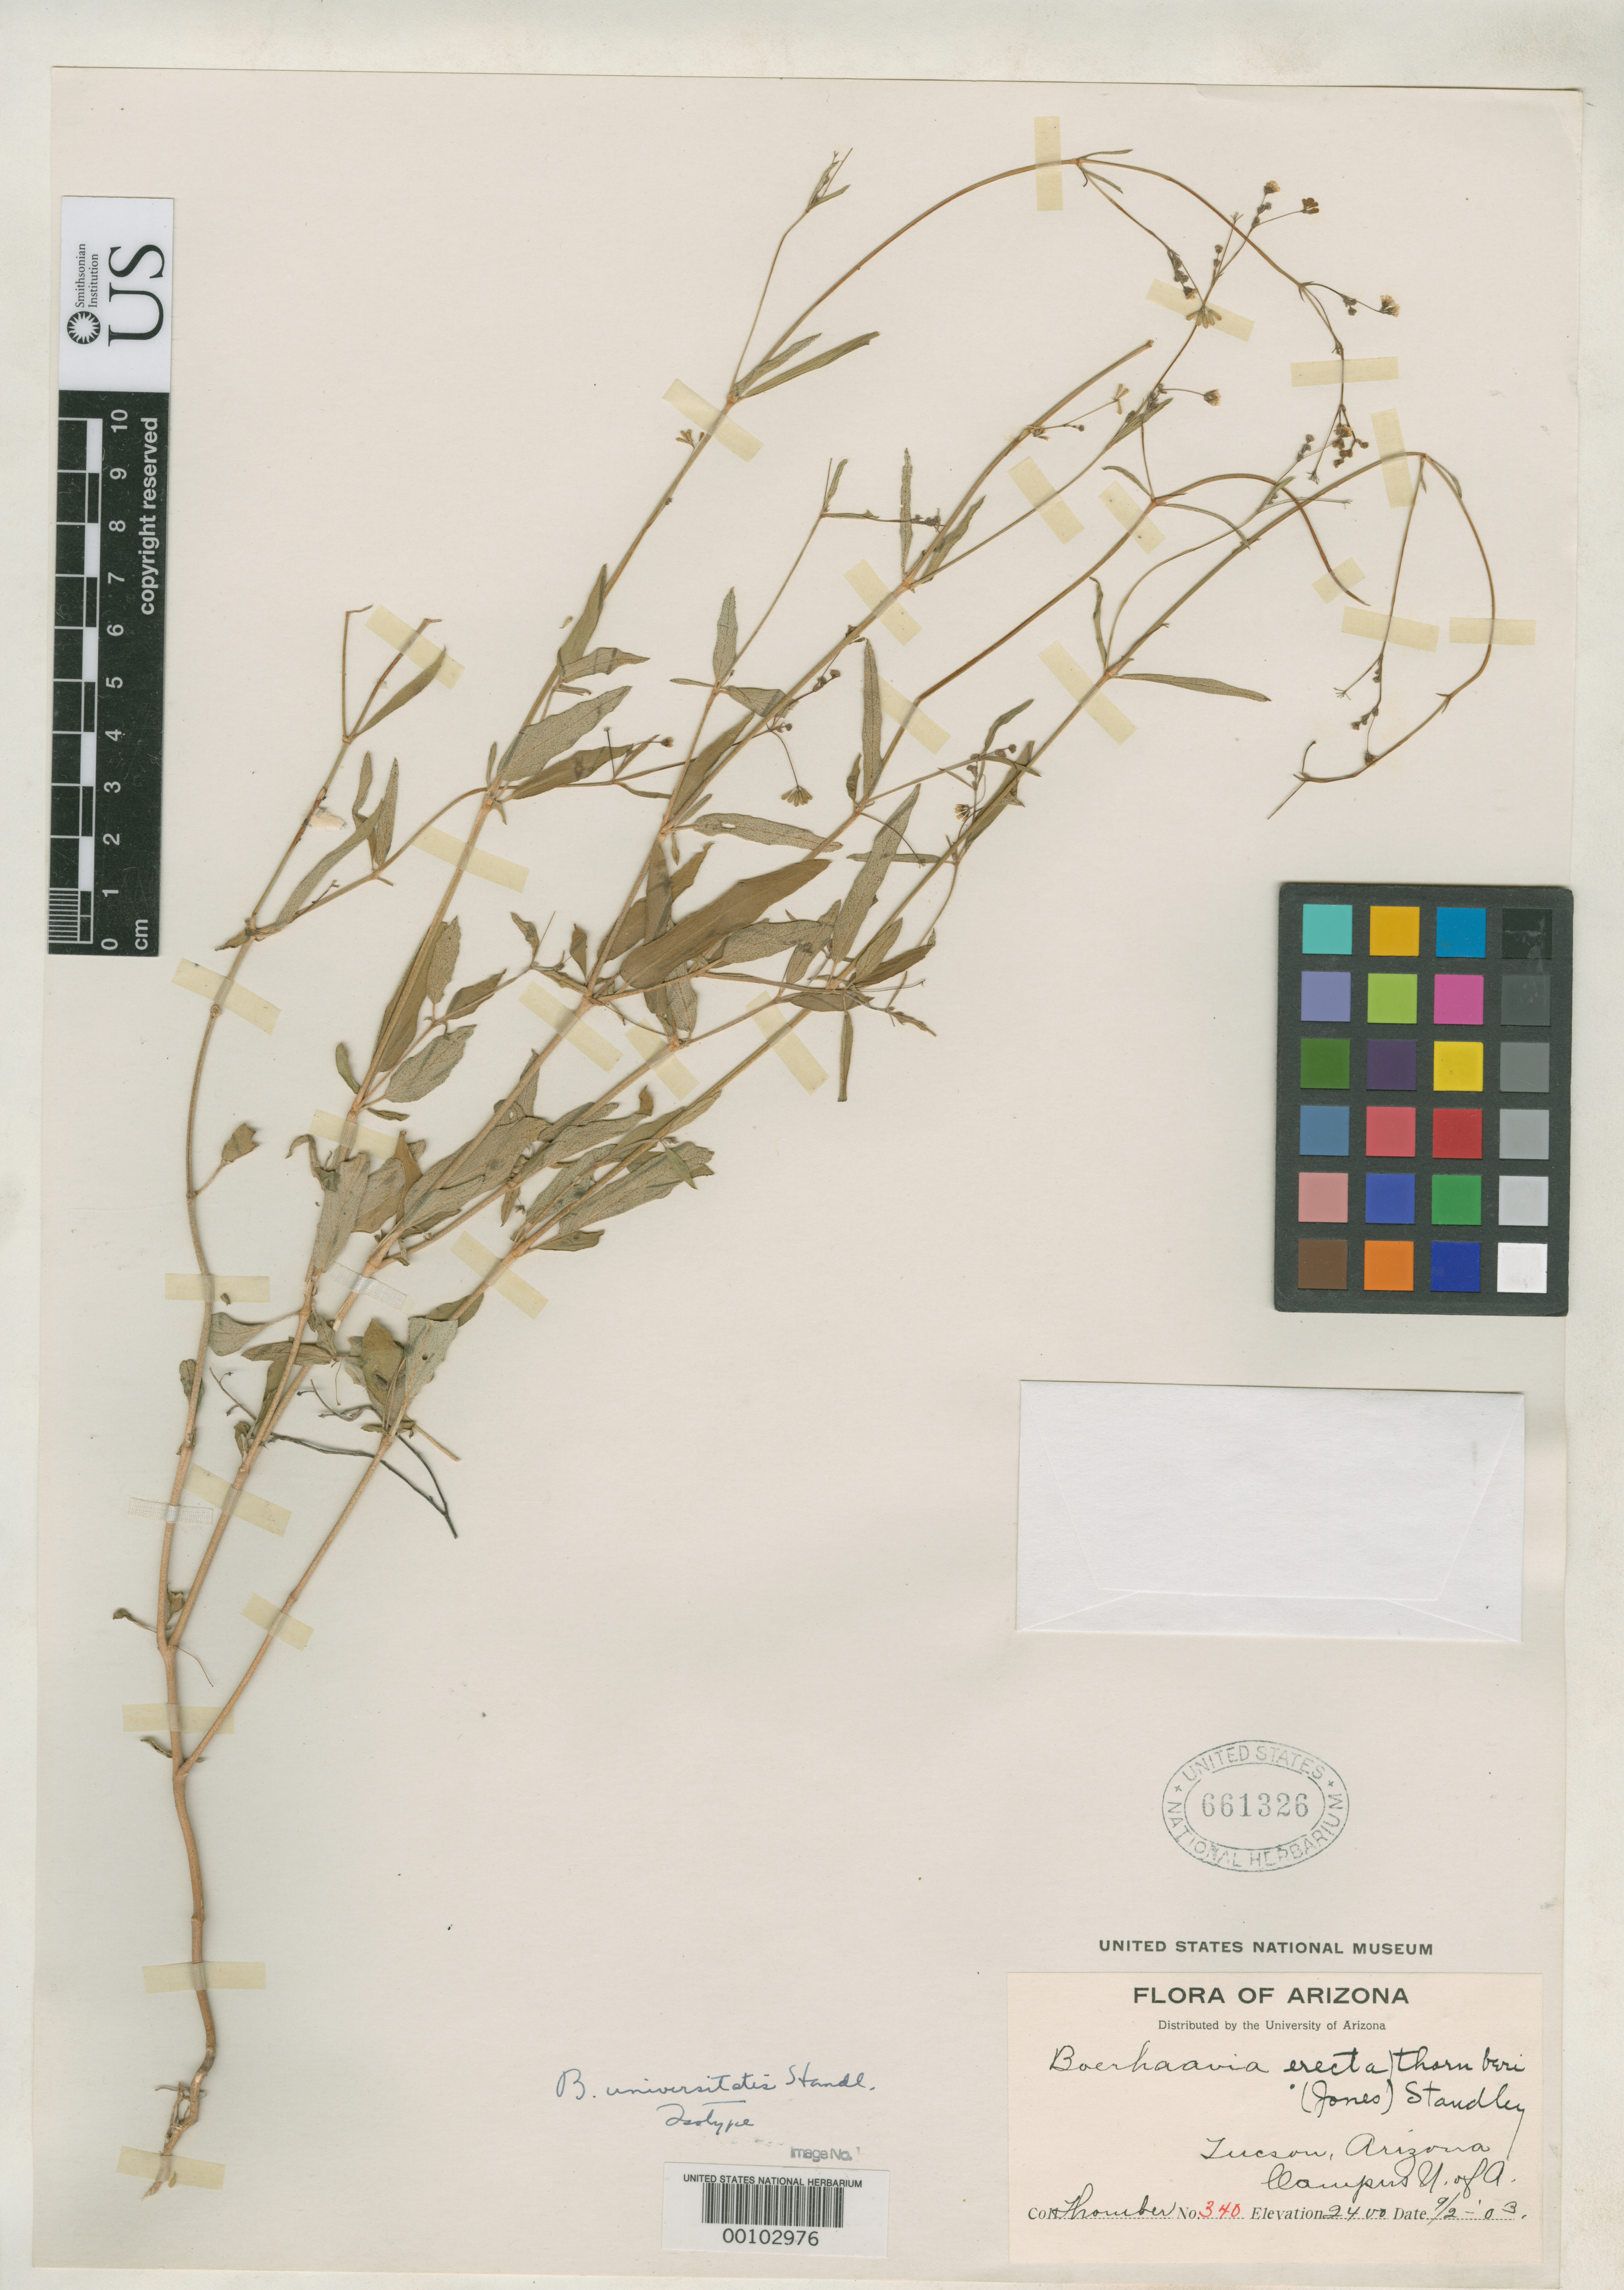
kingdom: Plantae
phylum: Tracheophyta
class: Magnoliopsida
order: Caryophyllales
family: Nyctaginaceae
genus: Boerhavia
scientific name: Boerhavia universitatis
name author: Standl.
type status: Isotype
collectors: J. Thornber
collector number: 340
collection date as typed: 02 Sep 1903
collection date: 1903-09-02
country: United States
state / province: Arizona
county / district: Pima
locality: Tucson.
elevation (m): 740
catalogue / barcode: US 661326